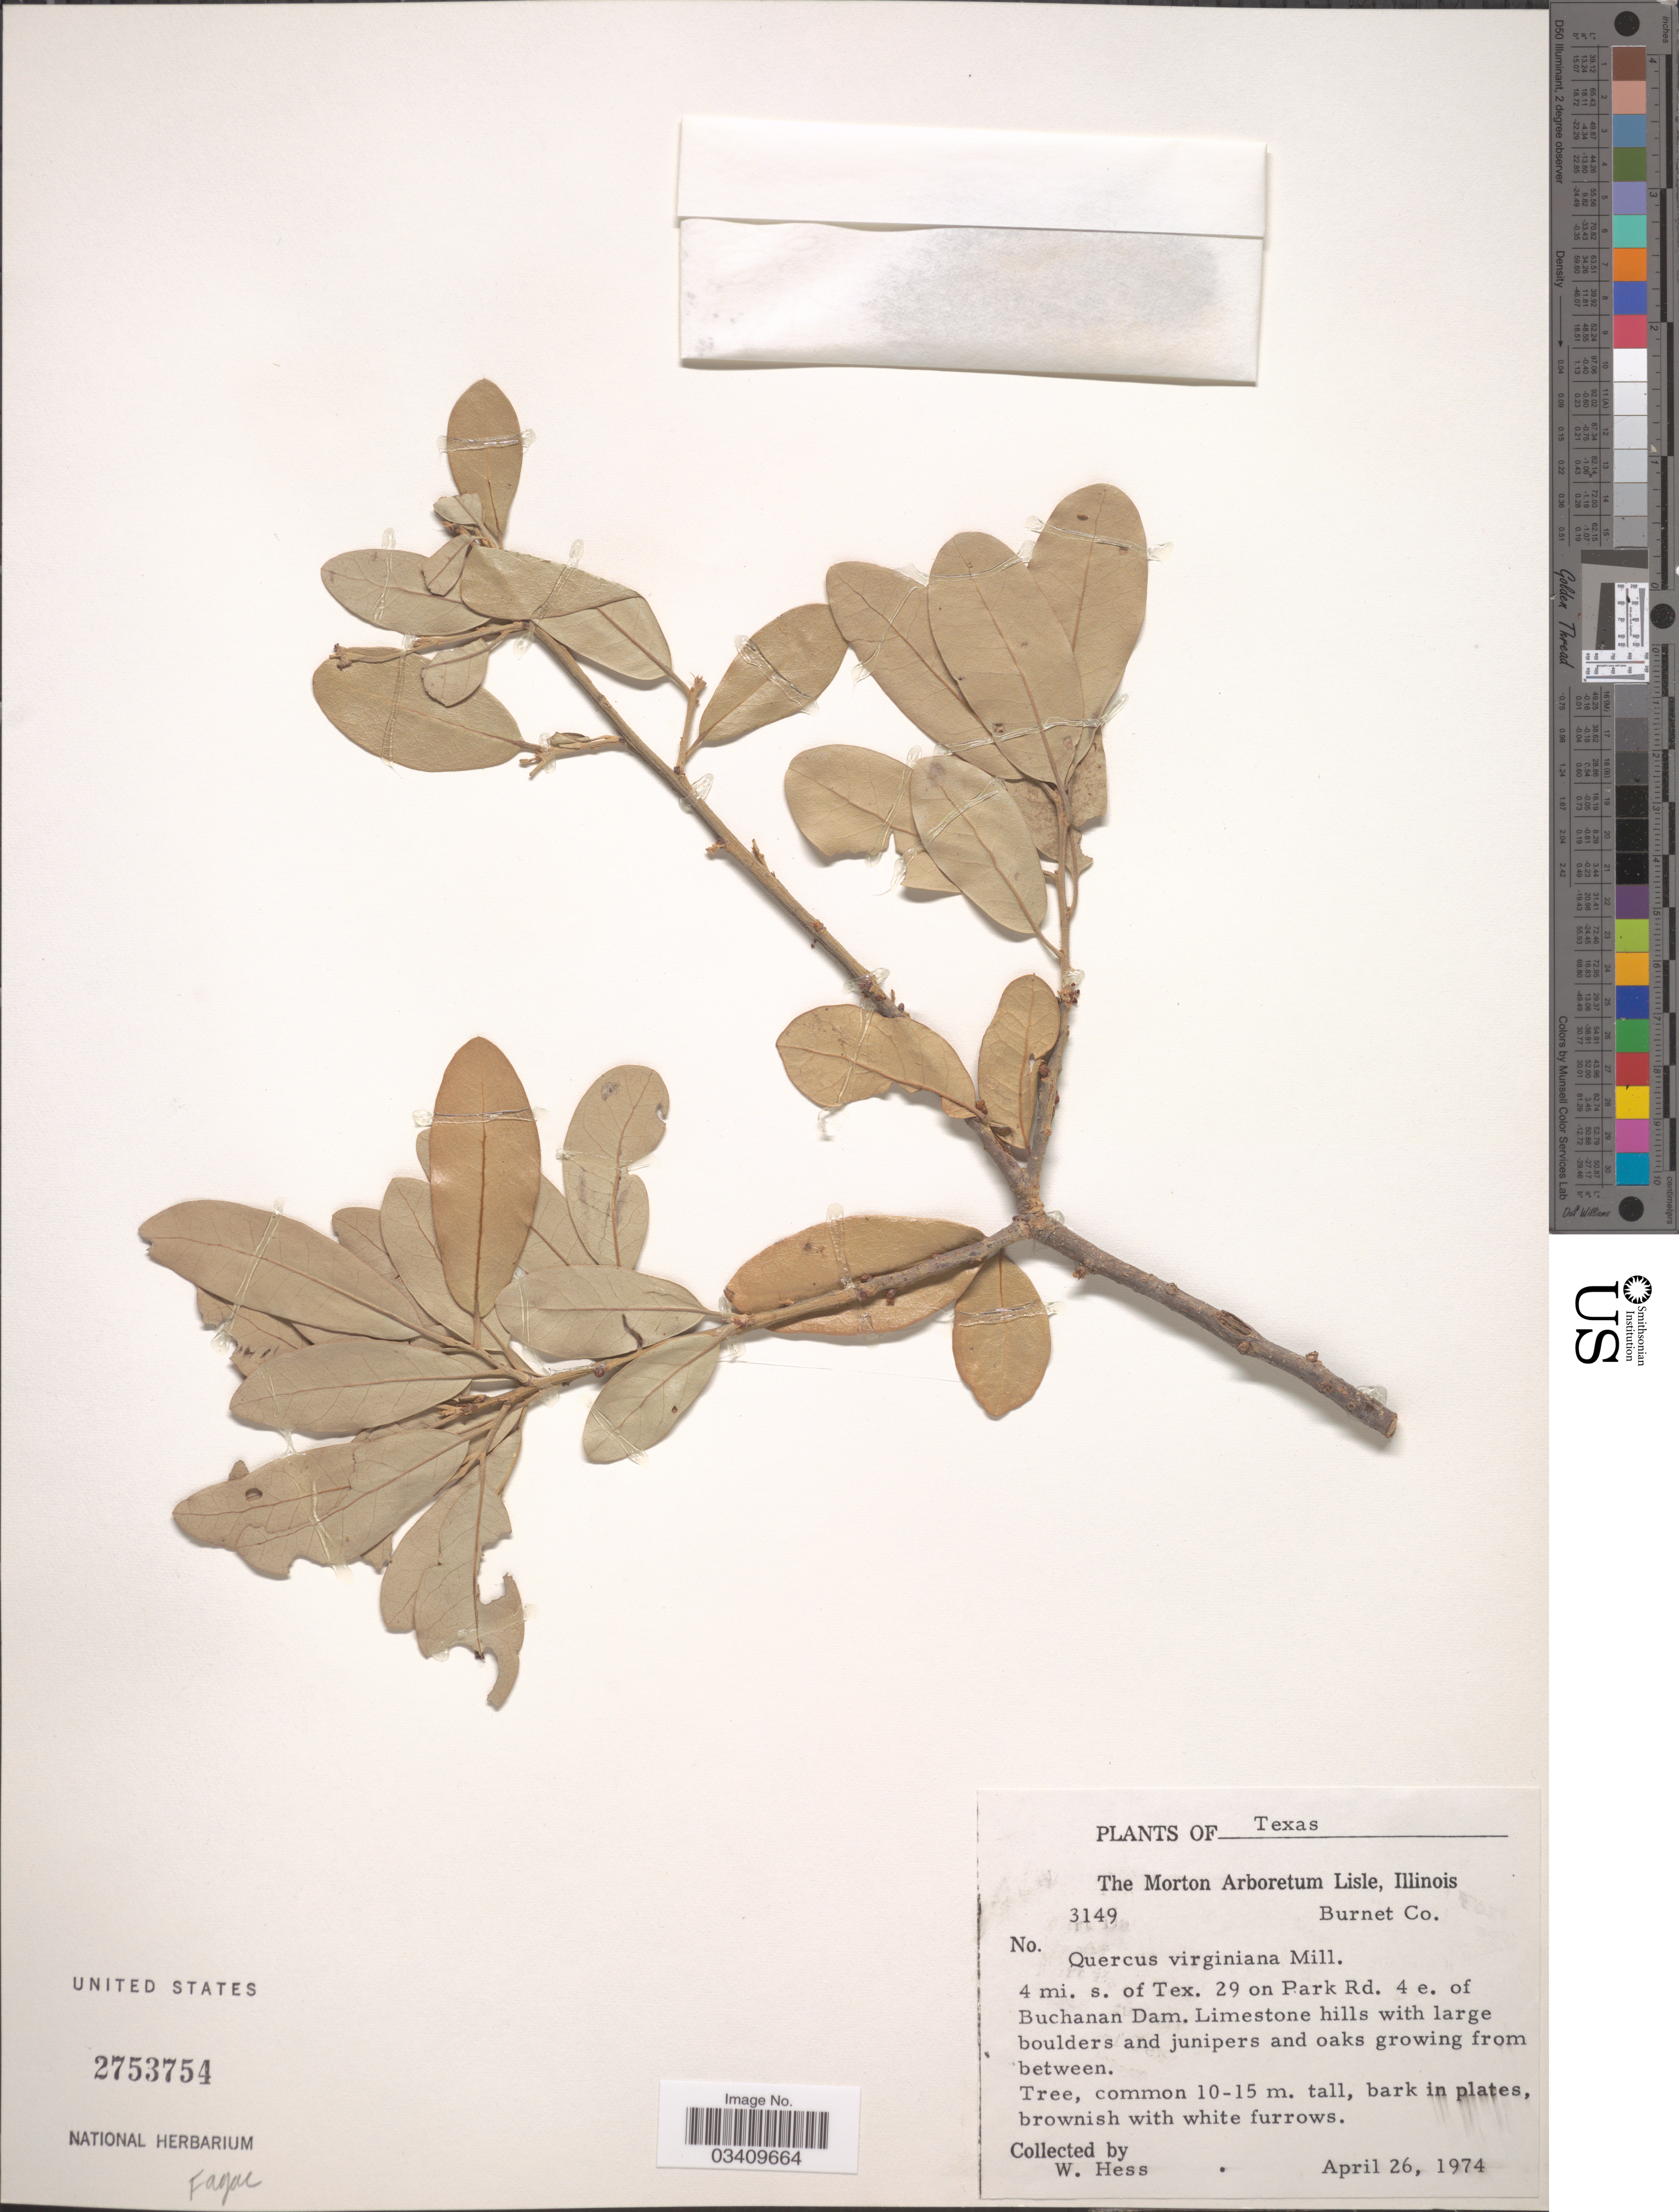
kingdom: Plantae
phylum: Tracheophyta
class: Magnoliopsida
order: Fagales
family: Fagaceae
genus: Quercus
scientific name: Quercus virginiana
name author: Mill.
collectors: W. Hess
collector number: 3149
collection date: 1974-04-26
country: United States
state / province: Texas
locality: Burnet Co. 4 mi. s. of Tex. 29 on Park Rd. 4 e. of Buchanan Dam.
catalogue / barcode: US 2753754